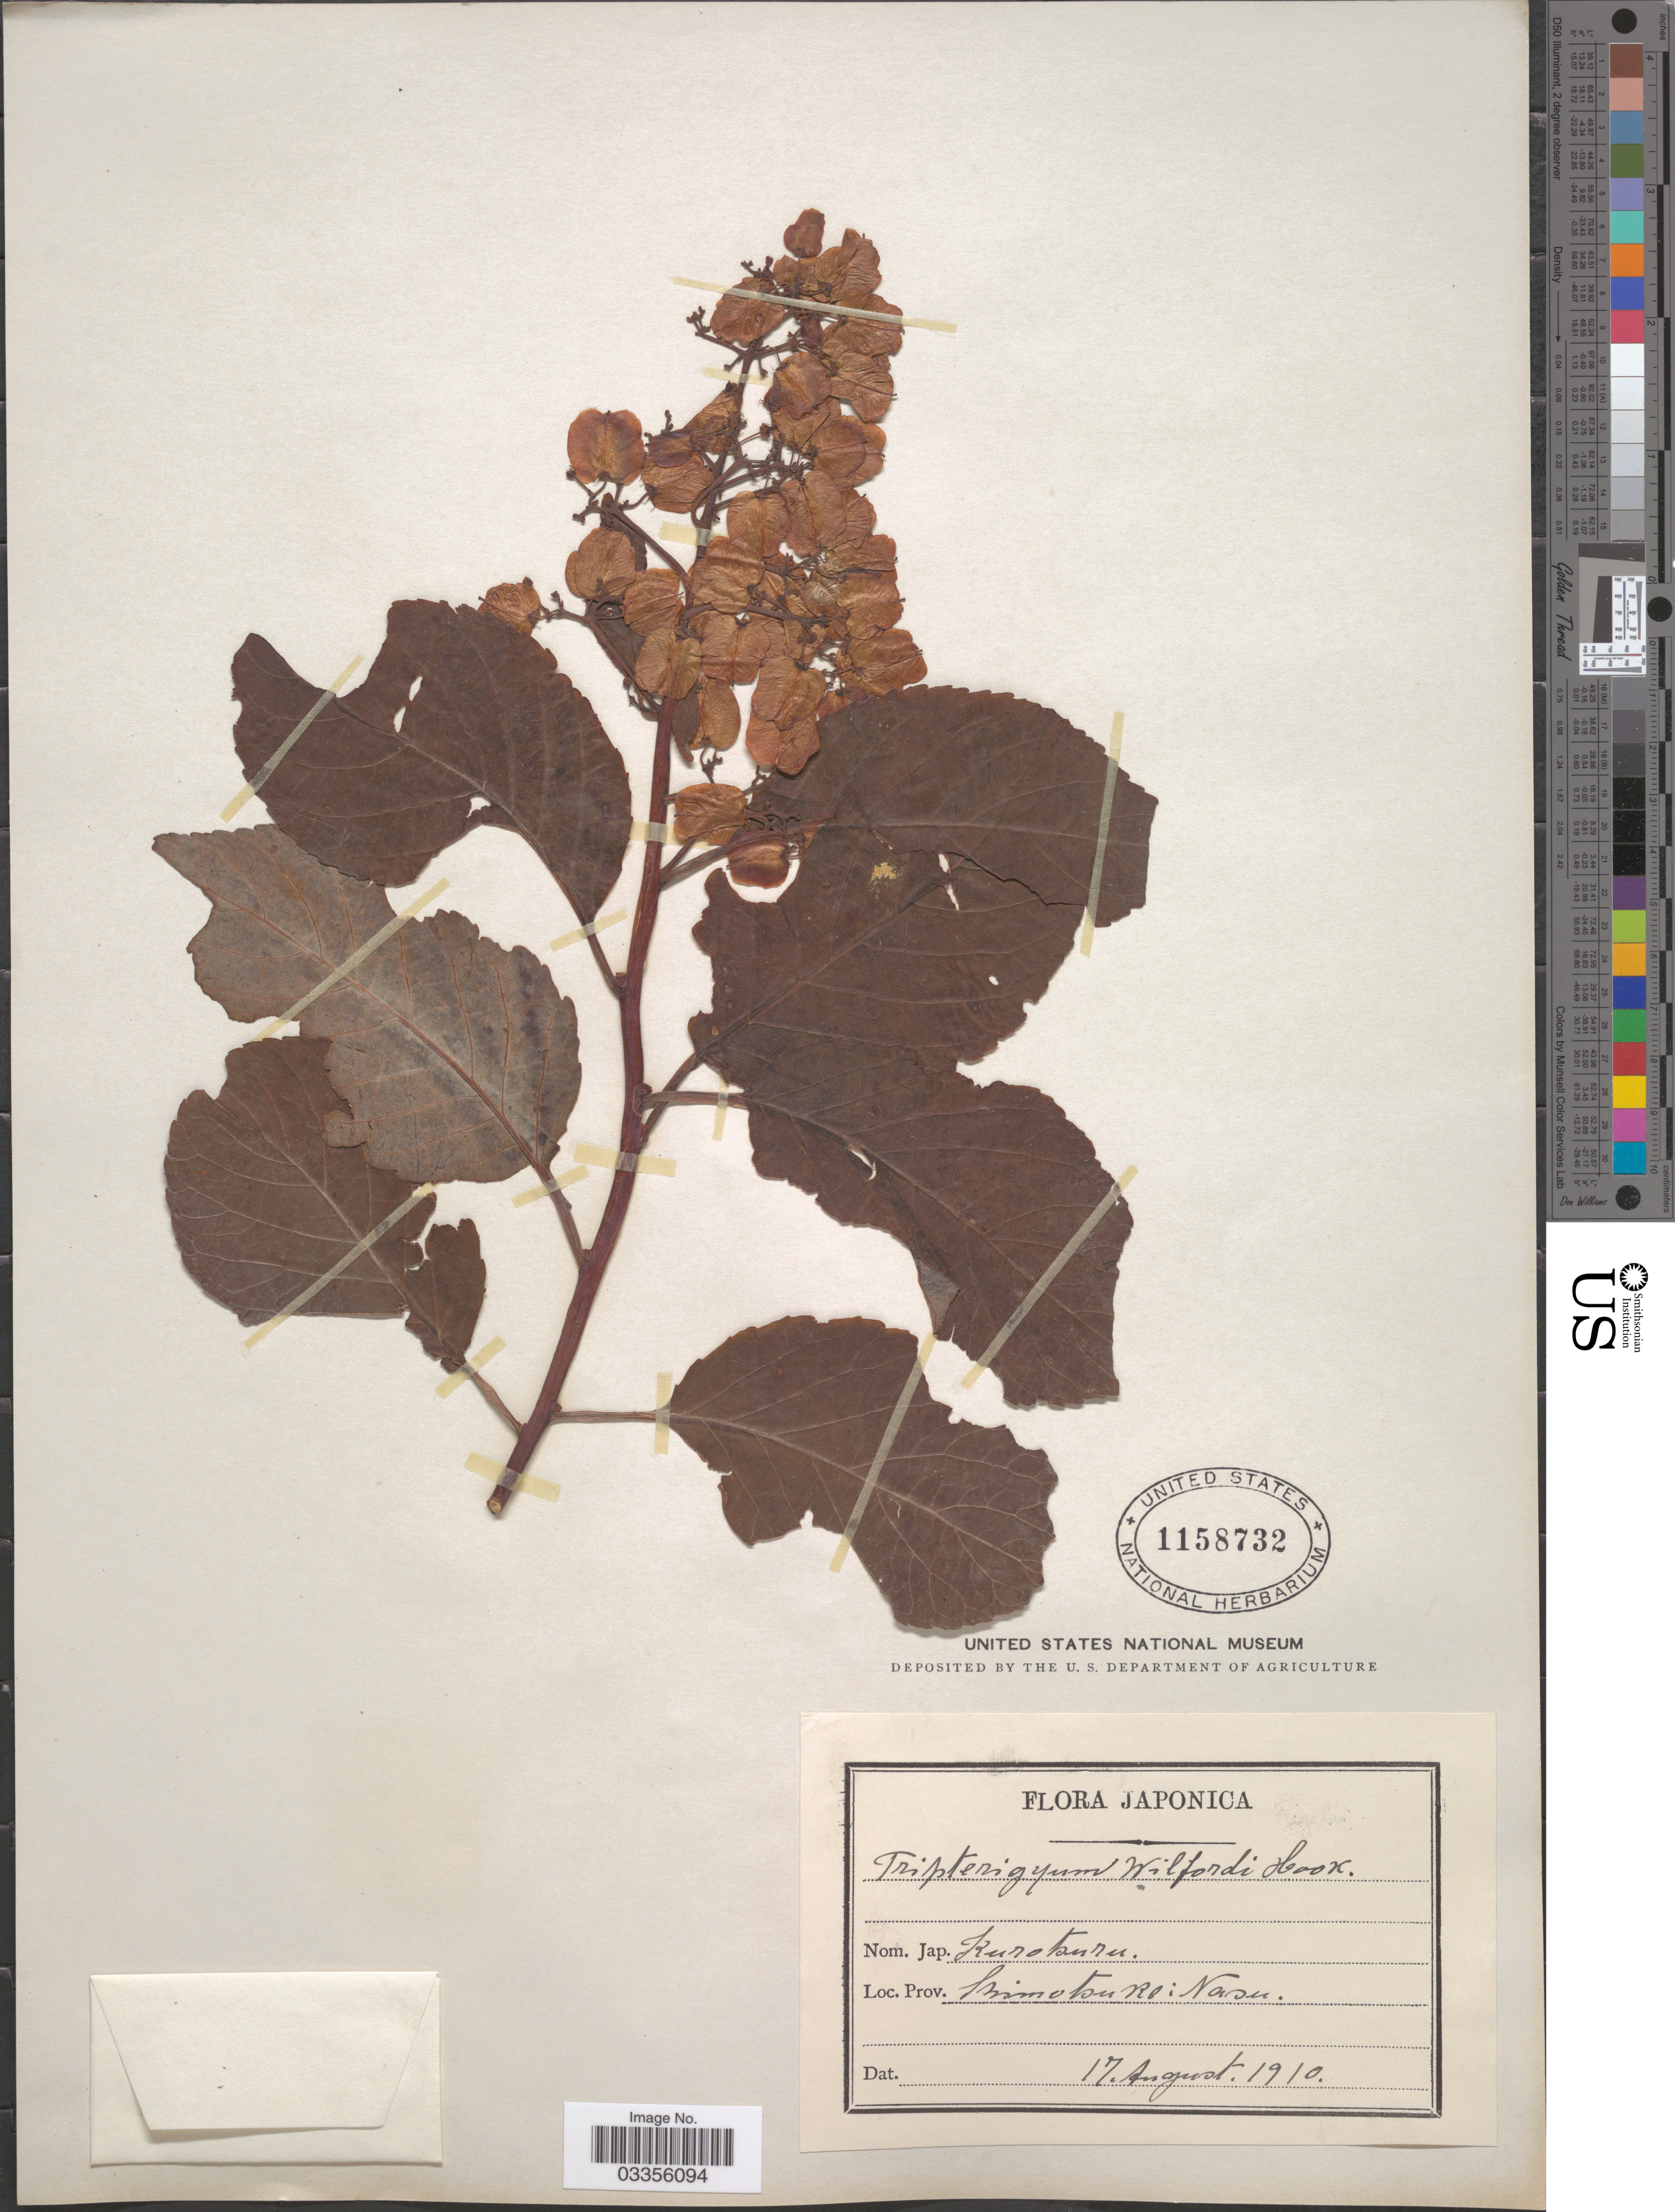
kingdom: Plantae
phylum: Tracheophyta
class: Magnoliopsida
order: Celastrales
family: Celastraceae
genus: Tripterygium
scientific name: Tripterygium wilfordii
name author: Hook. f.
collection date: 1910-08-17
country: Japan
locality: Shimotsuke: Nasu.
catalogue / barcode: US 1158732